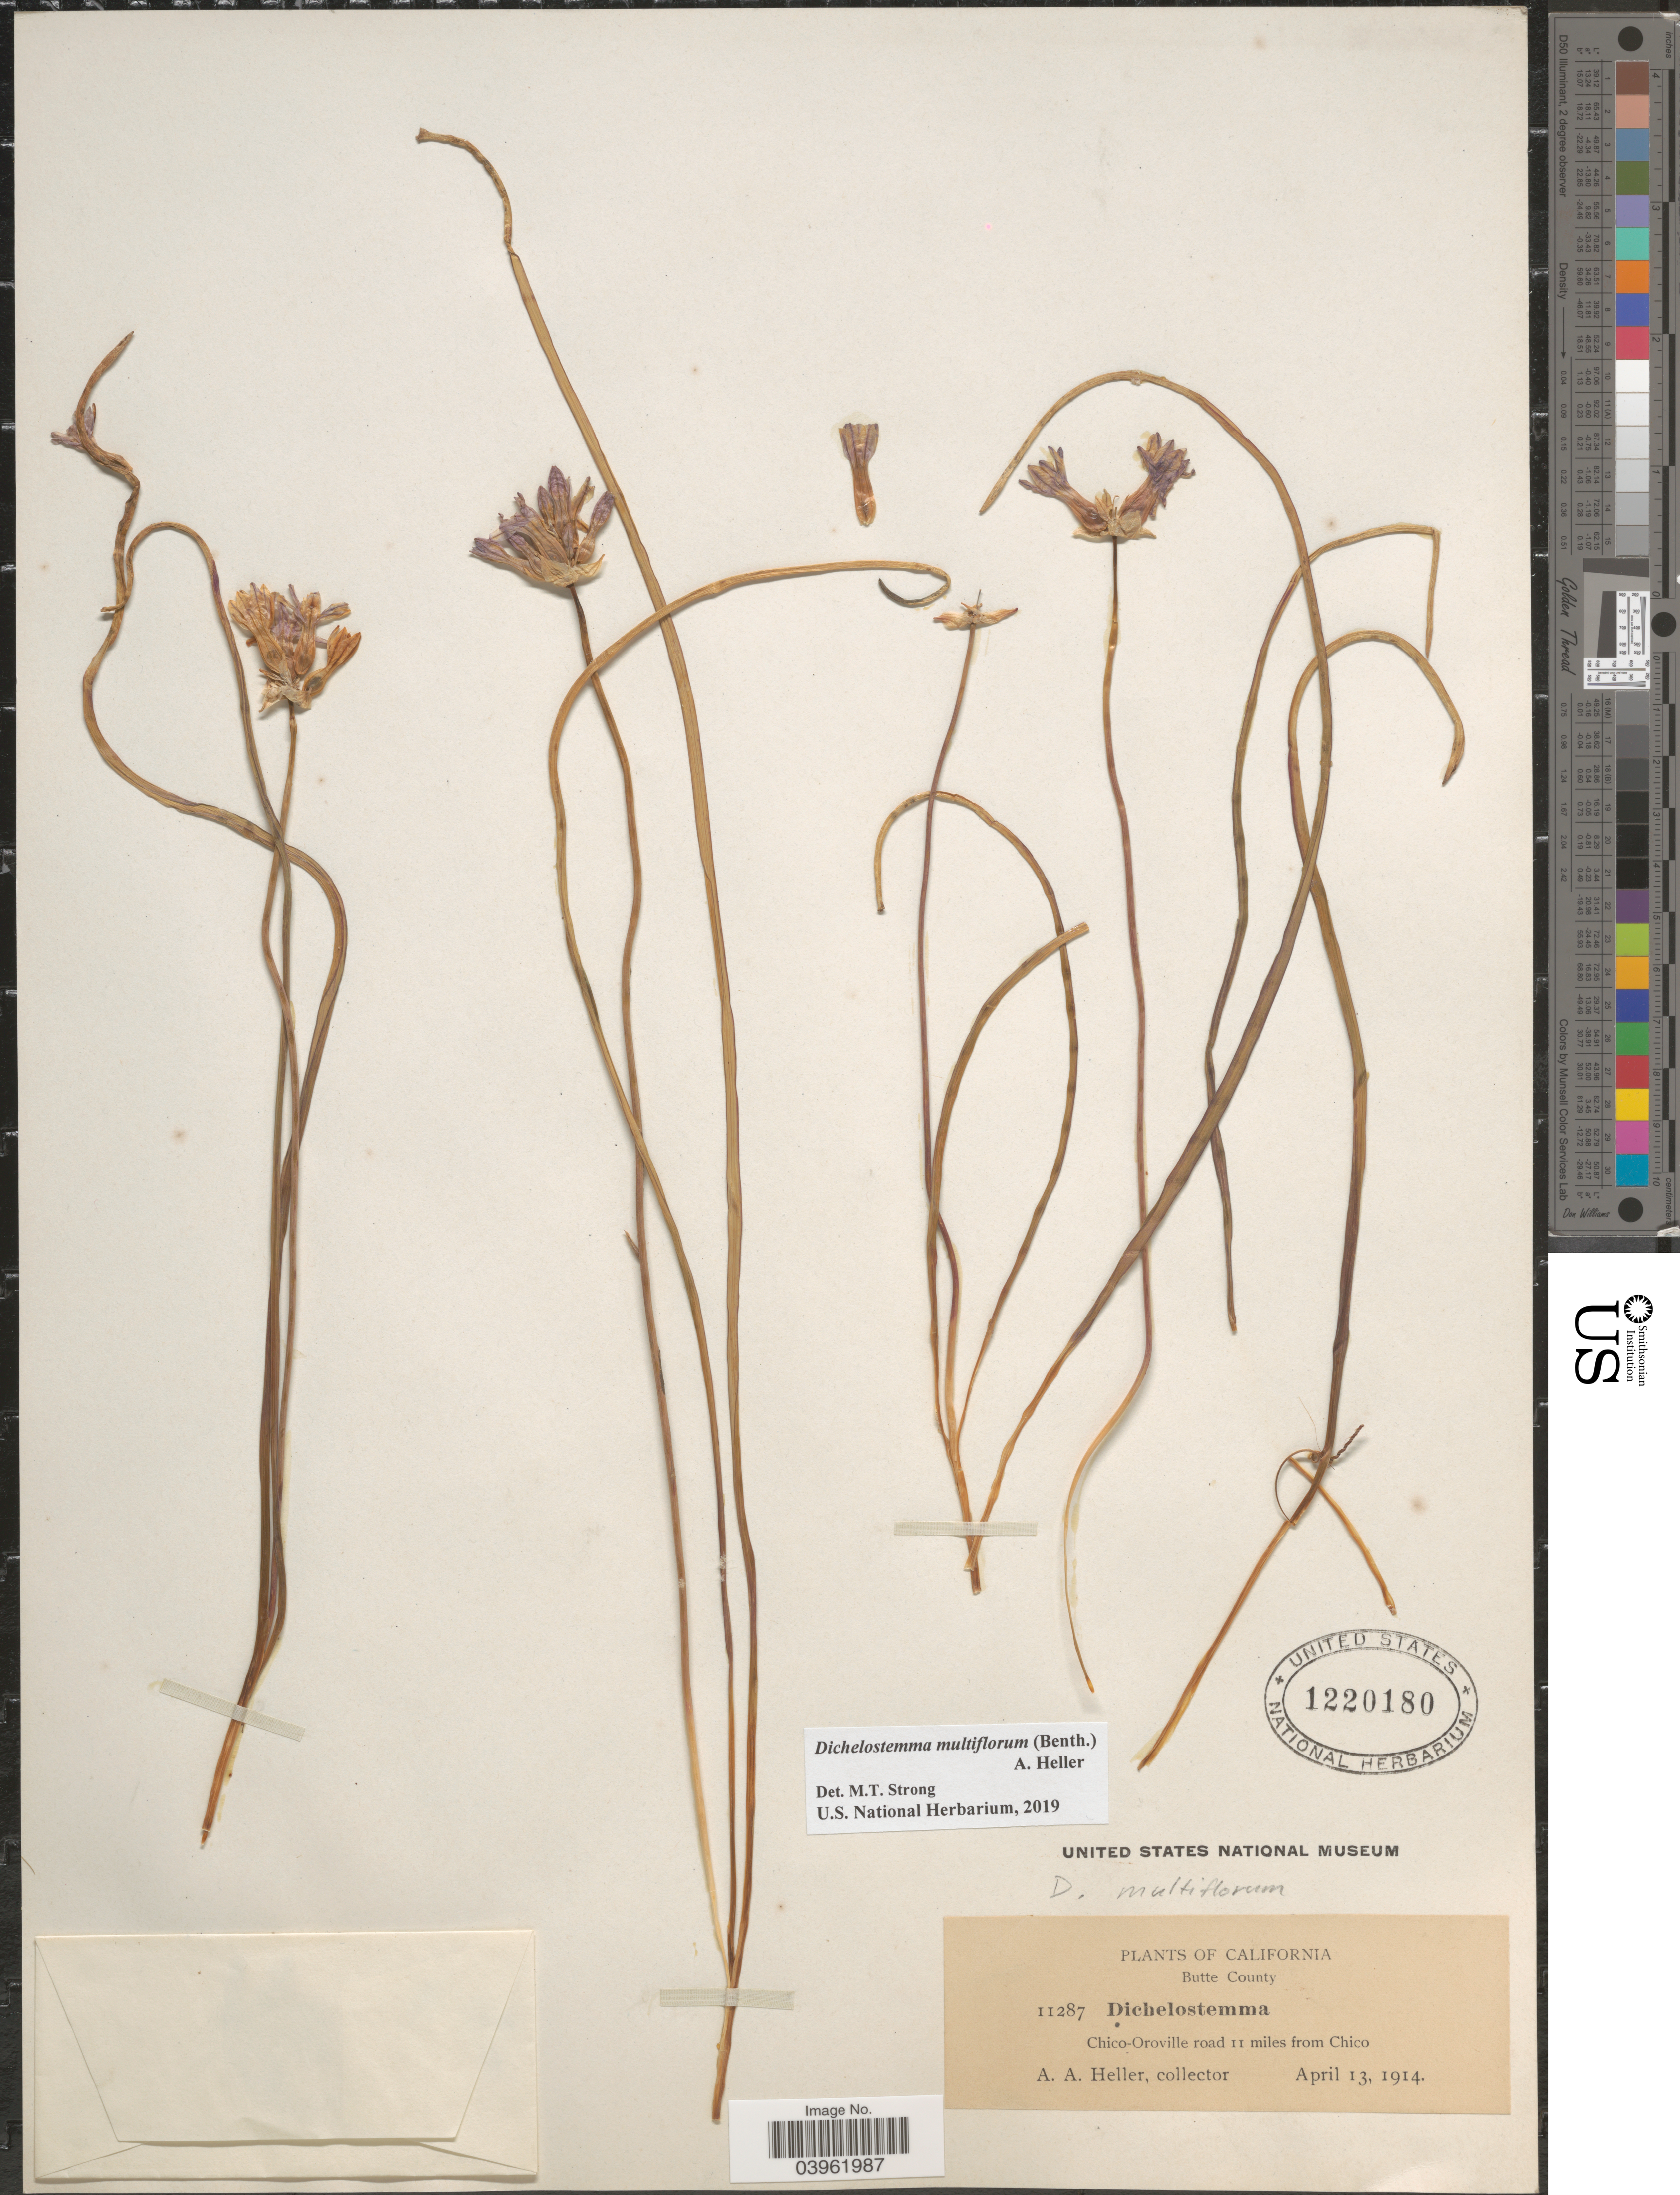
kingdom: Plantae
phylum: Tracheophyta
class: Liliopsida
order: Asparagales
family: Asparagaceae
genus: Dichelostemma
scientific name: Dichelostemma multiflorum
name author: (Benth.) A. Heller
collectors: A. A. Heller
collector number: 11287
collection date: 1914-04-13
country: United States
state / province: California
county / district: Butte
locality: Butte County. Chico-Oroville road 11 miles from Chico.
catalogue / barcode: US 1220180